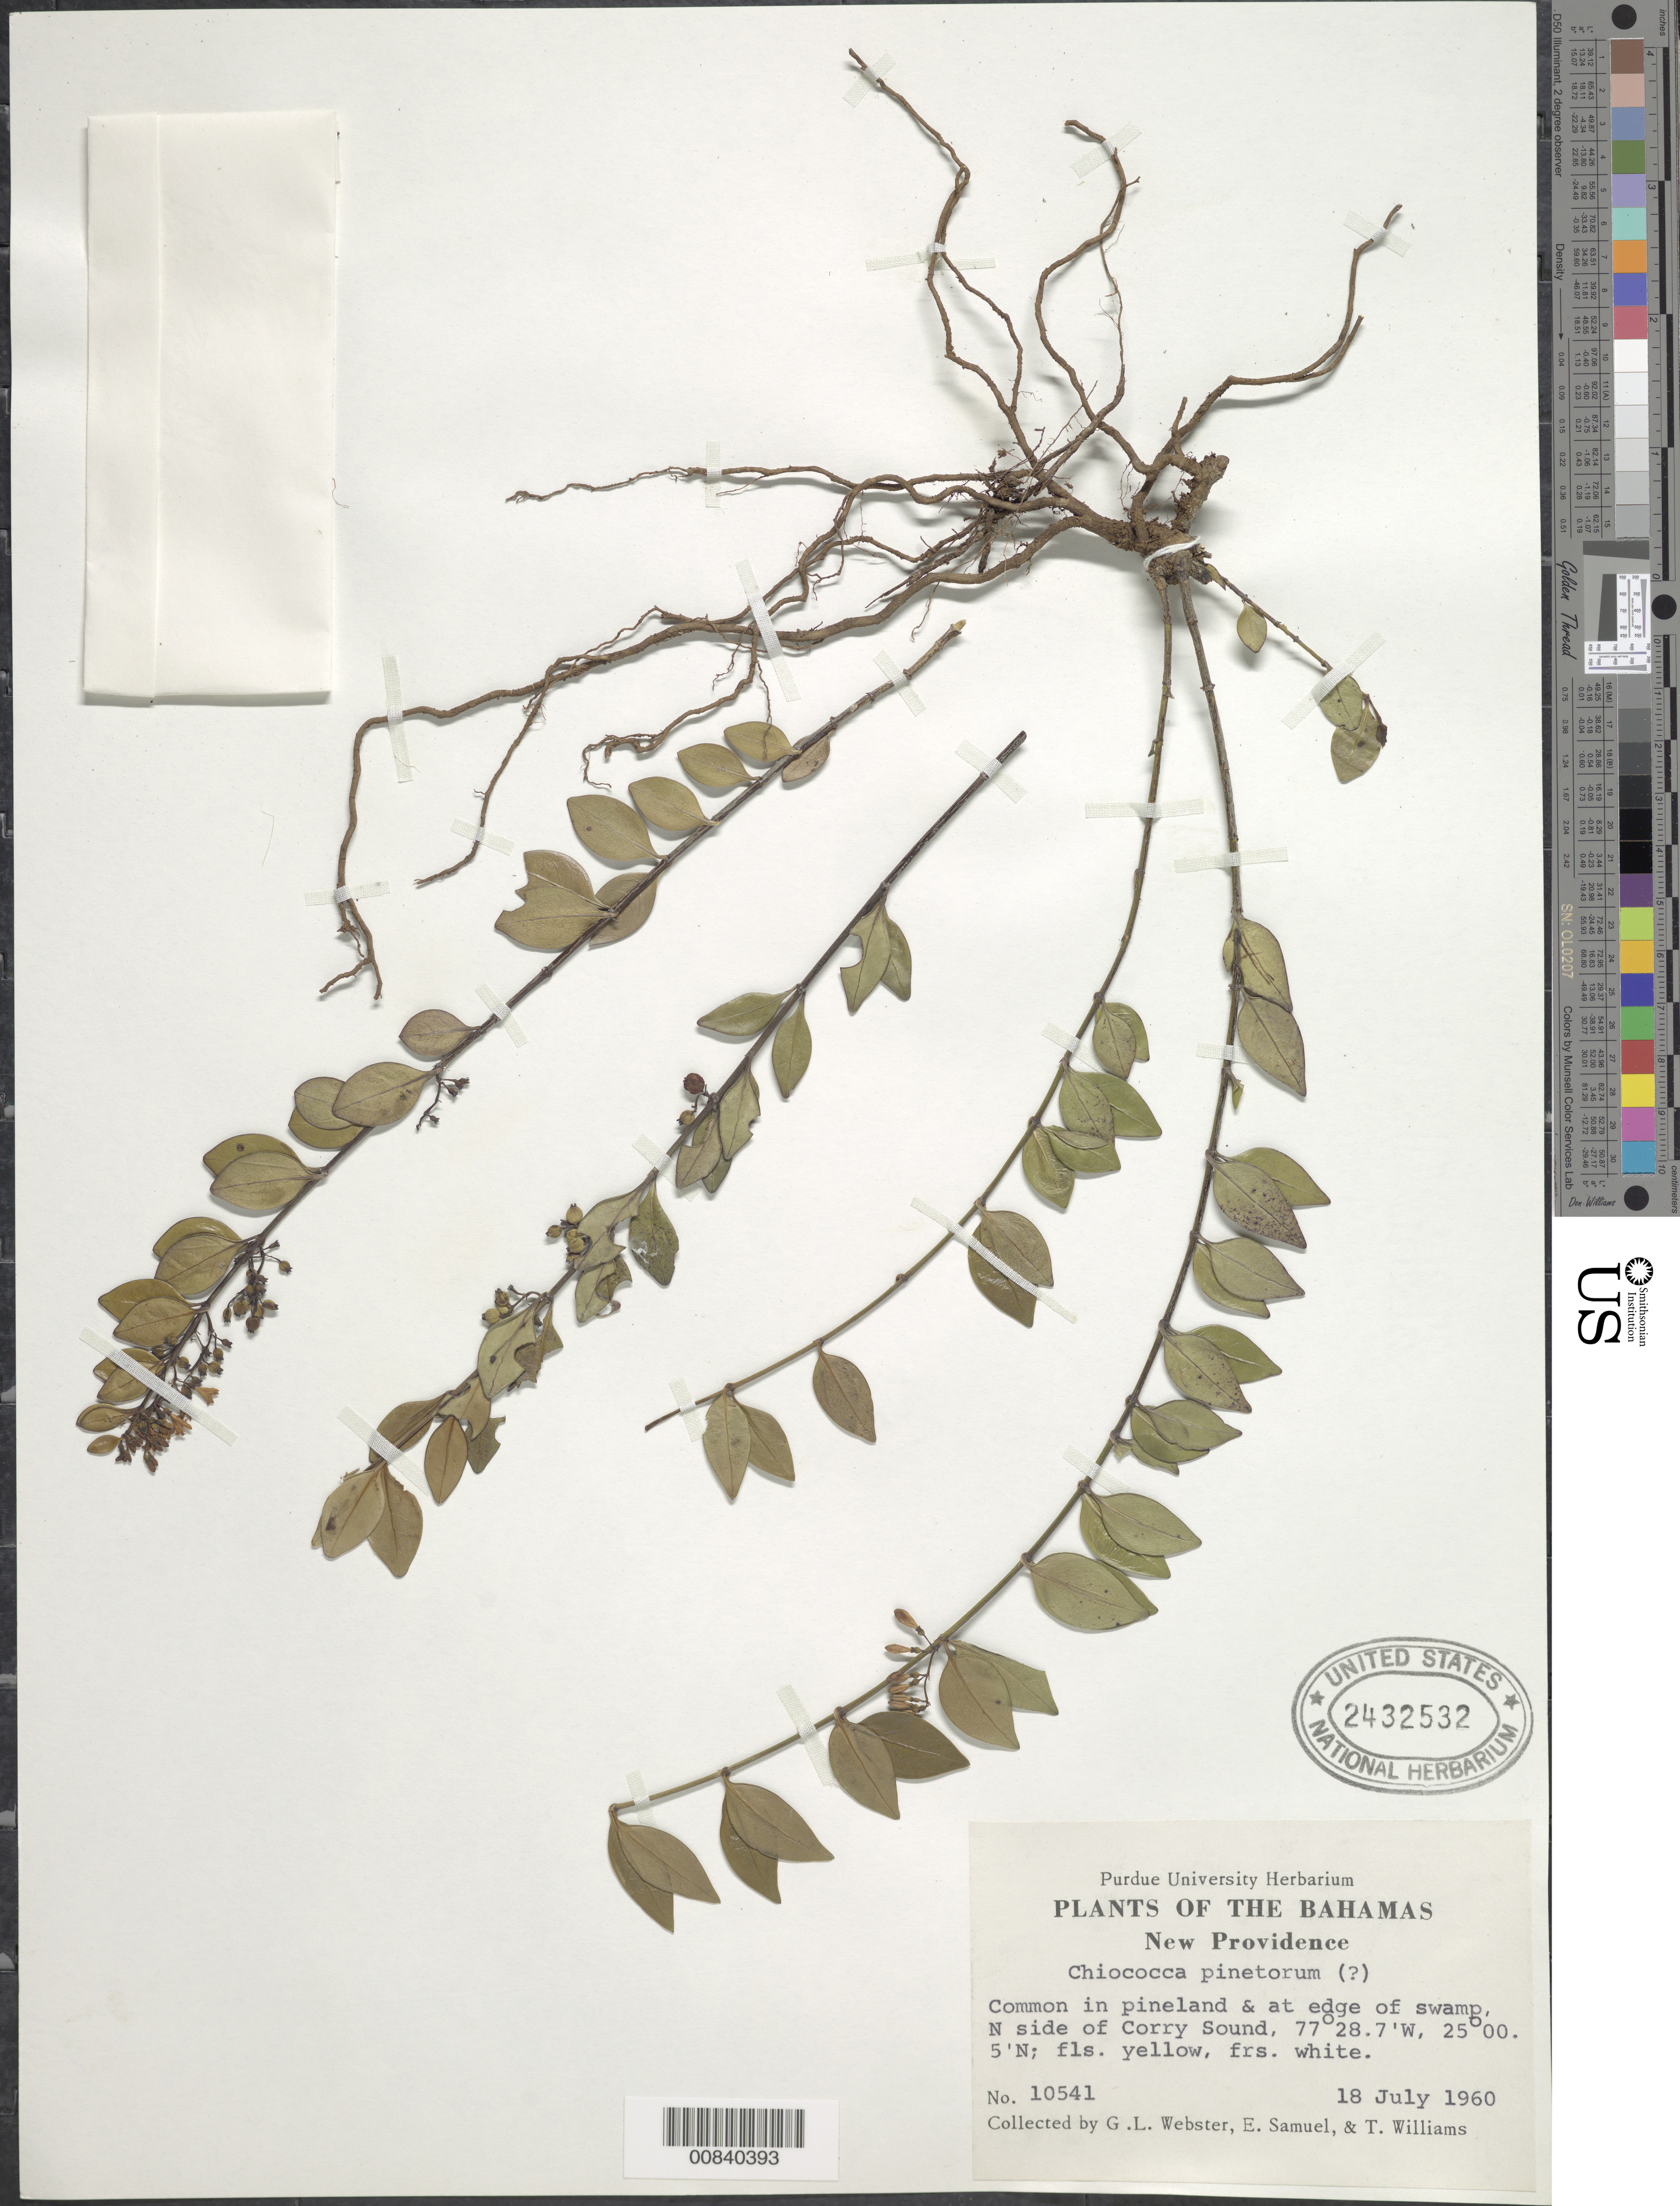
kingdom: Plantae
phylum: Tracheophyta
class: Magnoliopsida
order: Gentianales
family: Rubiaceae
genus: Chiococca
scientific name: Chiococca alba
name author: (L.) Hitchc.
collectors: G. L. Webster, E. Samuel & T. Williams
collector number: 10541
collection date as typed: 18 Jul 1960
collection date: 1960-07-18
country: Bahamas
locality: New Providence. North side of Corry Sound.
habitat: Pineland and at edge of swamp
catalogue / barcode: US 2432532